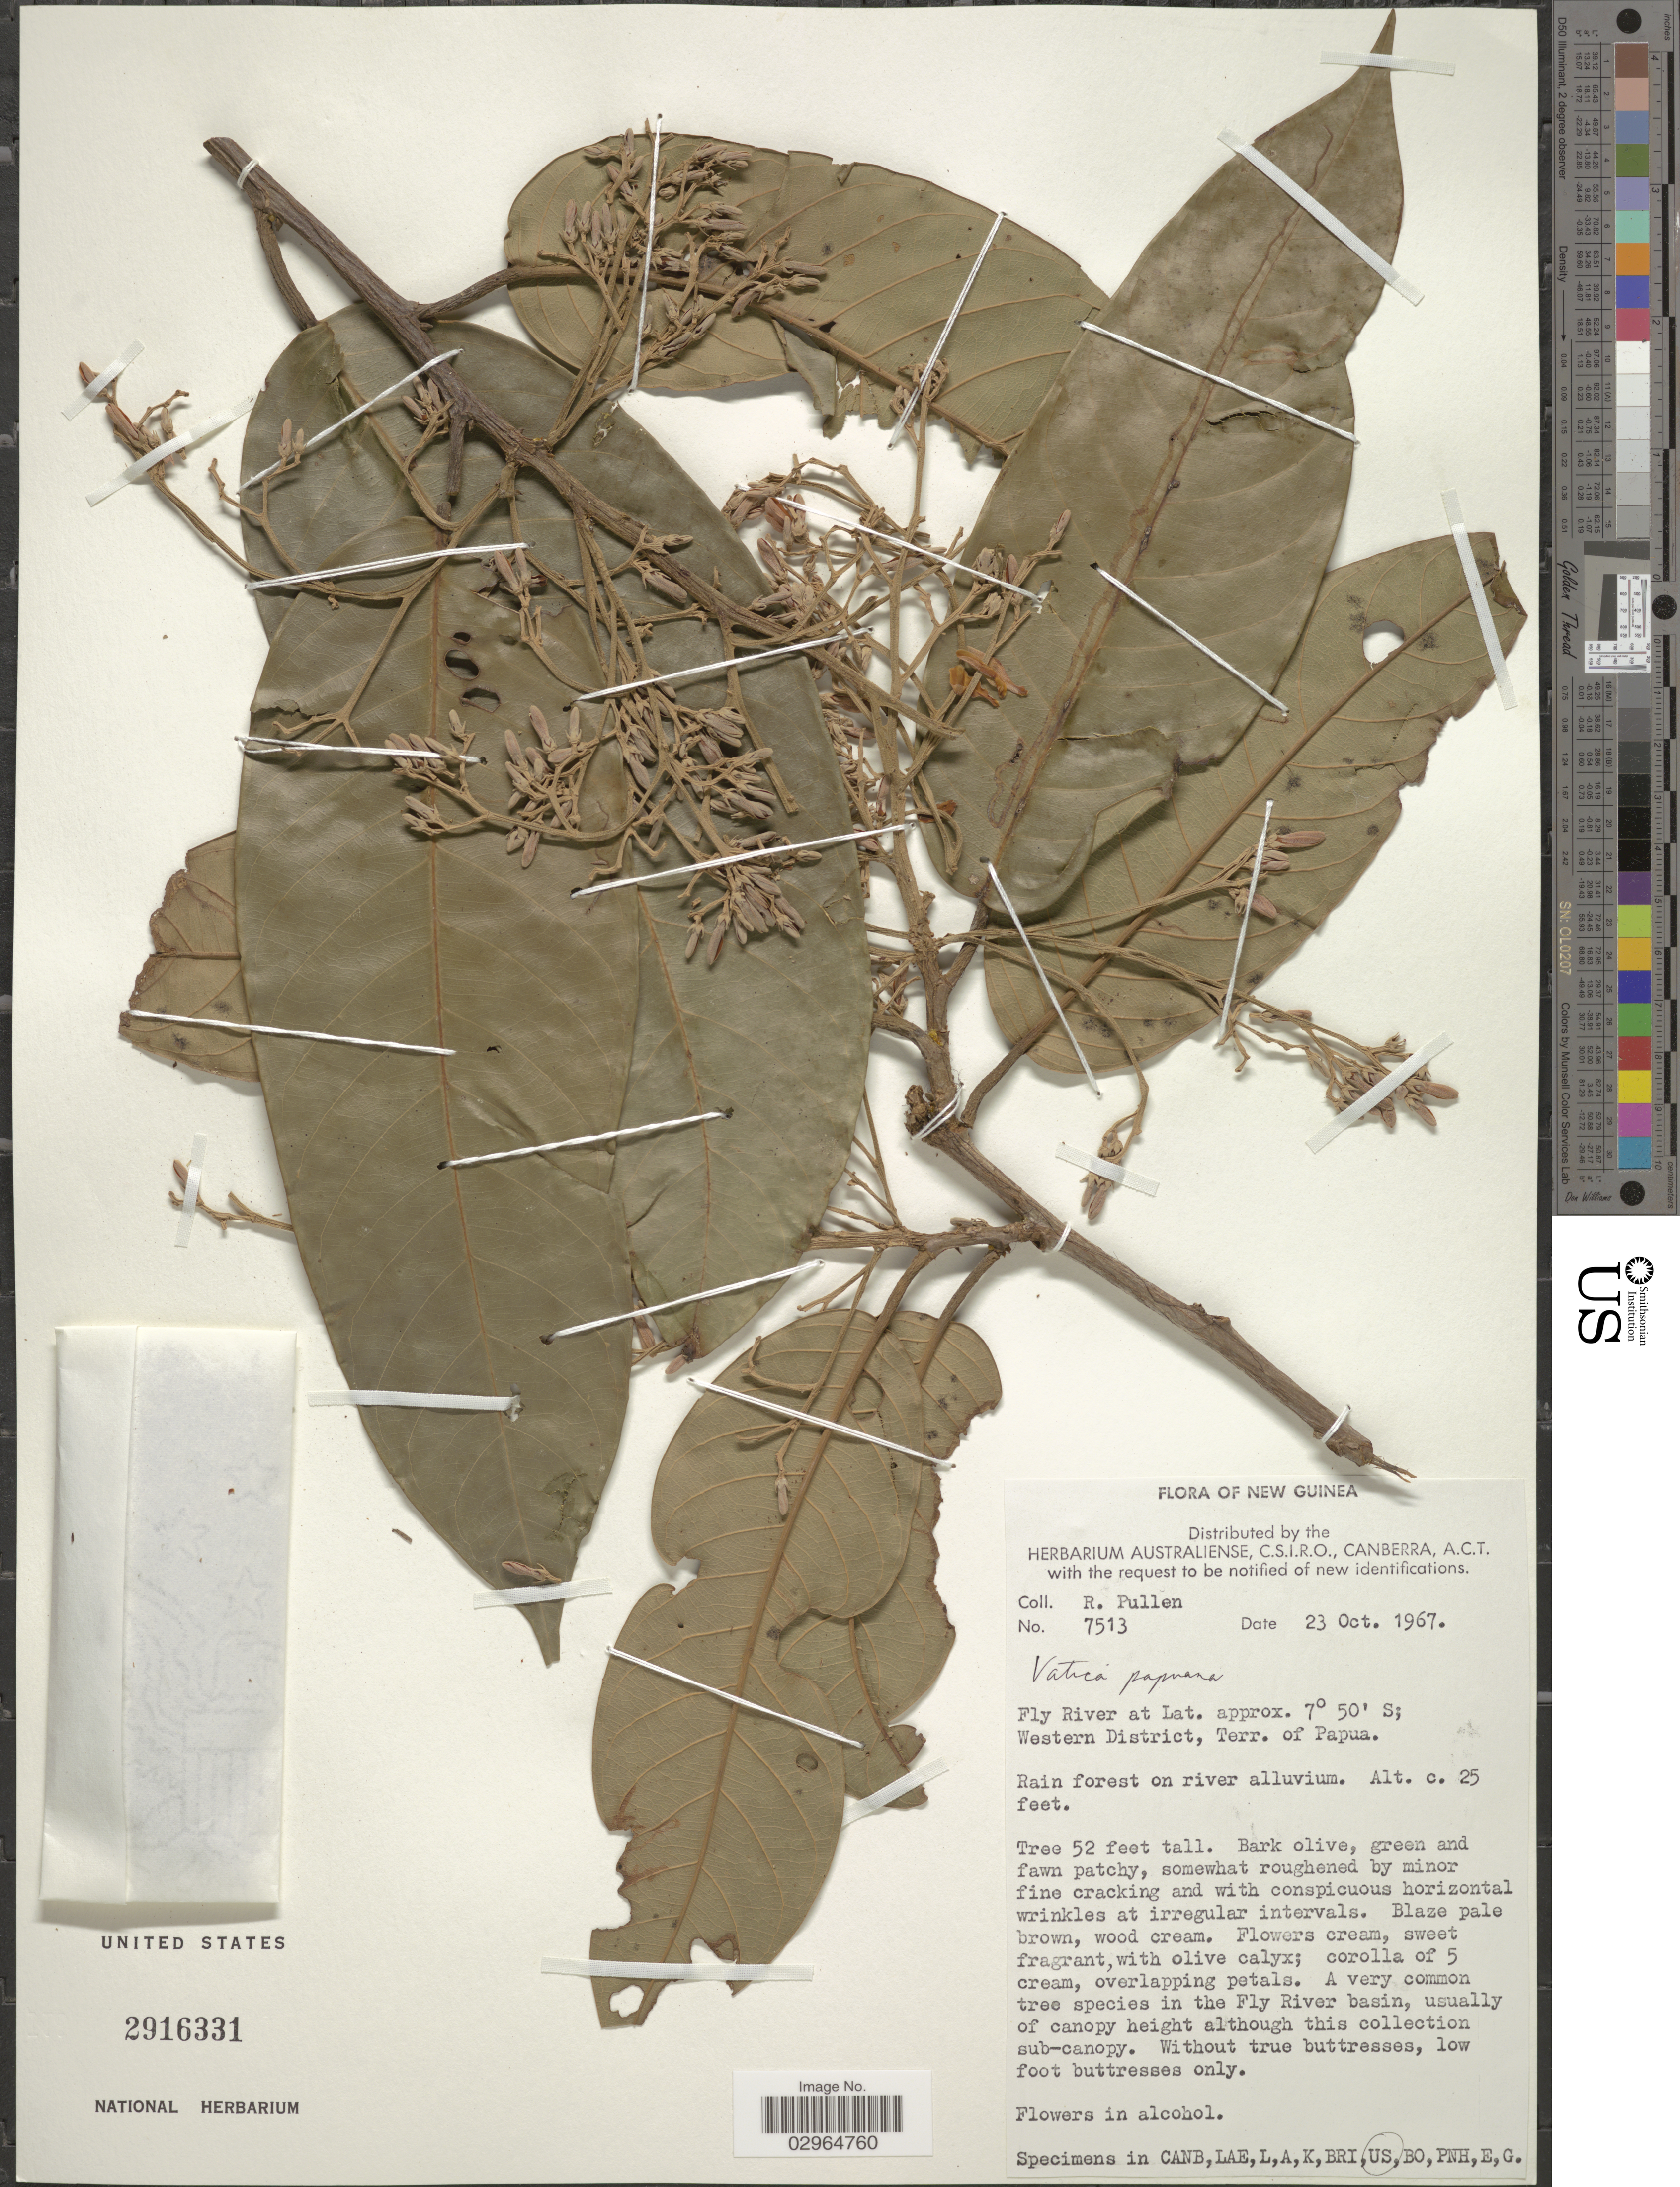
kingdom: Plantae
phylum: Tracheophyta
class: Magnoliopsida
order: Malvales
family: Dipterocarpaceae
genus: Vatica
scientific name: Vatica papuana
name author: Dyer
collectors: R. Pullen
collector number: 7513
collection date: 1967-10-23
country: Papua New Guinea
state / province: Manus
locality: New Guinea. Fly River. Western District, Terr. of Papua.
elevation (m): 8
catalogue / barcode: US 2916331